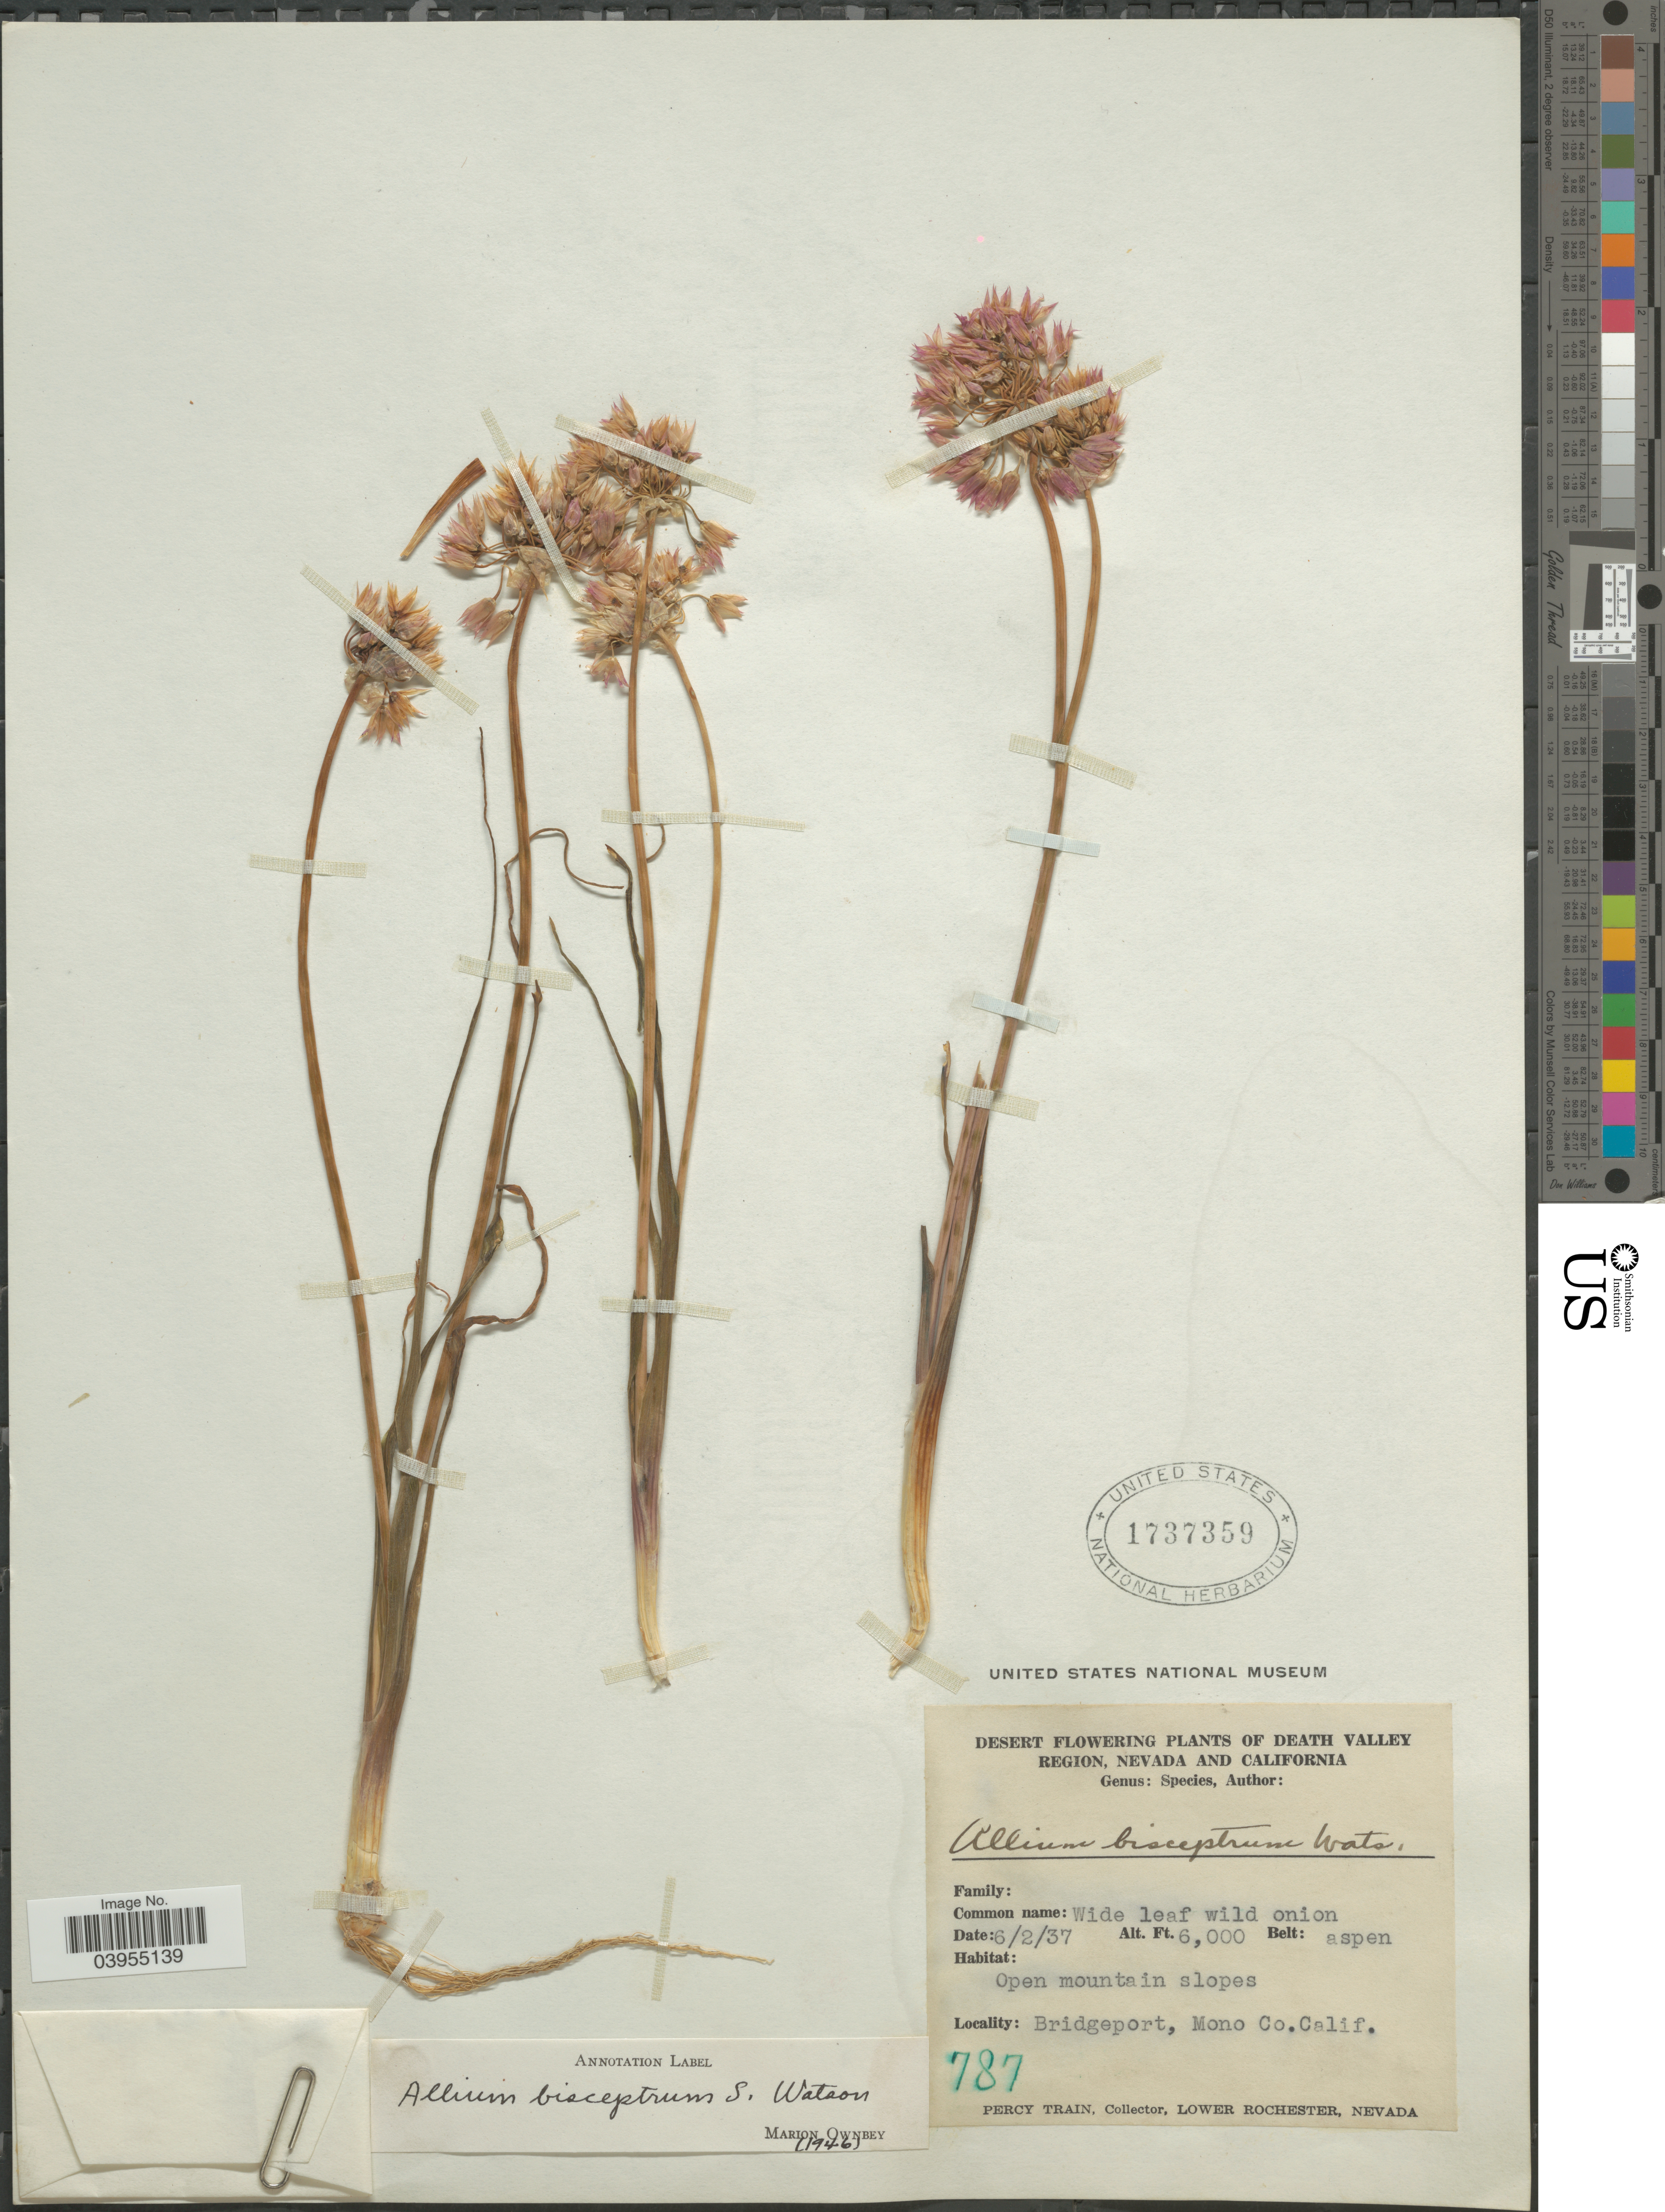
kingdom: Plantae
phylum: Tracheophyta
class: Liliopsida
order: Asparagales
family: Amaryllidaceae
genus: Allium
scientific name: Allium bisceptrum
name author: S. Watson in C. King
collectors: P. Train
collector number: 787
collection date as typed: Transcribed d/m/y: 2/6/37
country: United States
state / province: California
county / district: Mono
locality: Death Valley Region. Belt: aspen. Bridgeport, Mono Co.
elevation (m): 1829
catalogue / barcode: US 1737359